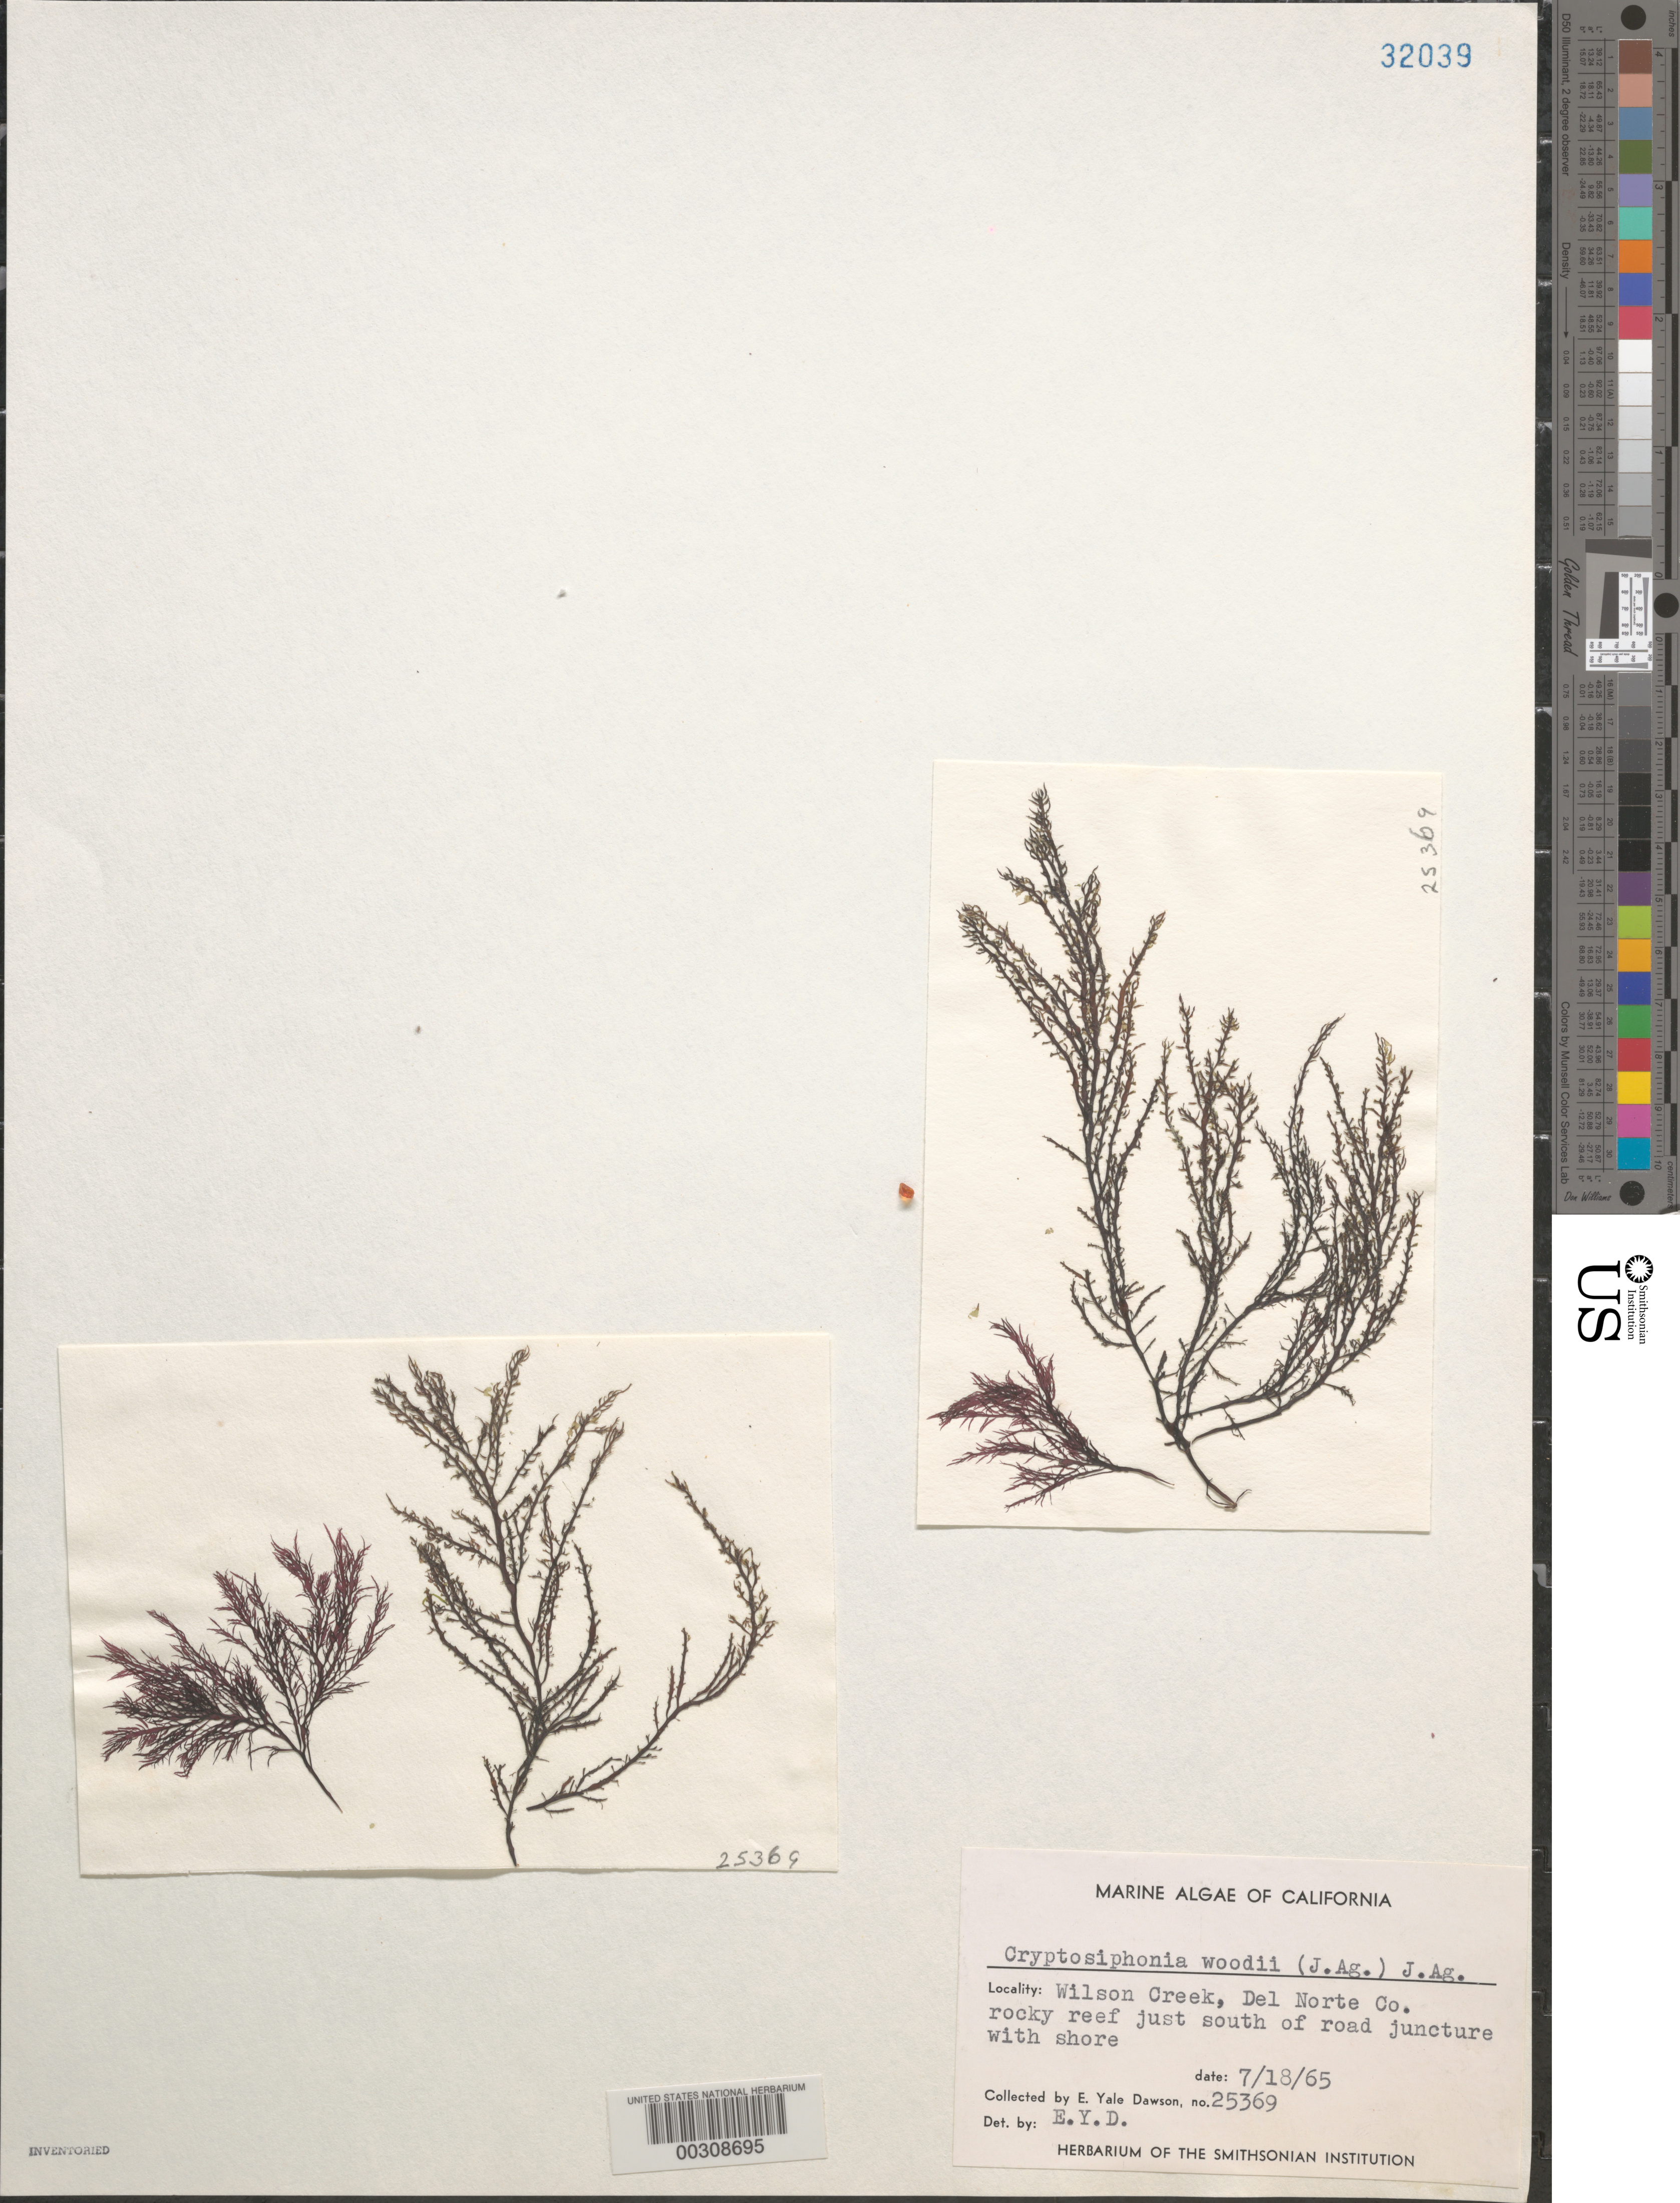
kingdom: Plantae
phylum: Rhodophyta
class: Florideophyceae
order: Gigartinales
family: Dumontiaceae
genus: Cryptosiphonia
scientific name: Cryptosiphonia woodii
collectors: E. Y. Dawson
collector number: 25369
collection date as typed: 18 Jul 65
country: United States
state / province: California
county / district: Del Norte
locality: Wilson Creek, Del Norte Co. rocky reef just south of road juncture with shore.